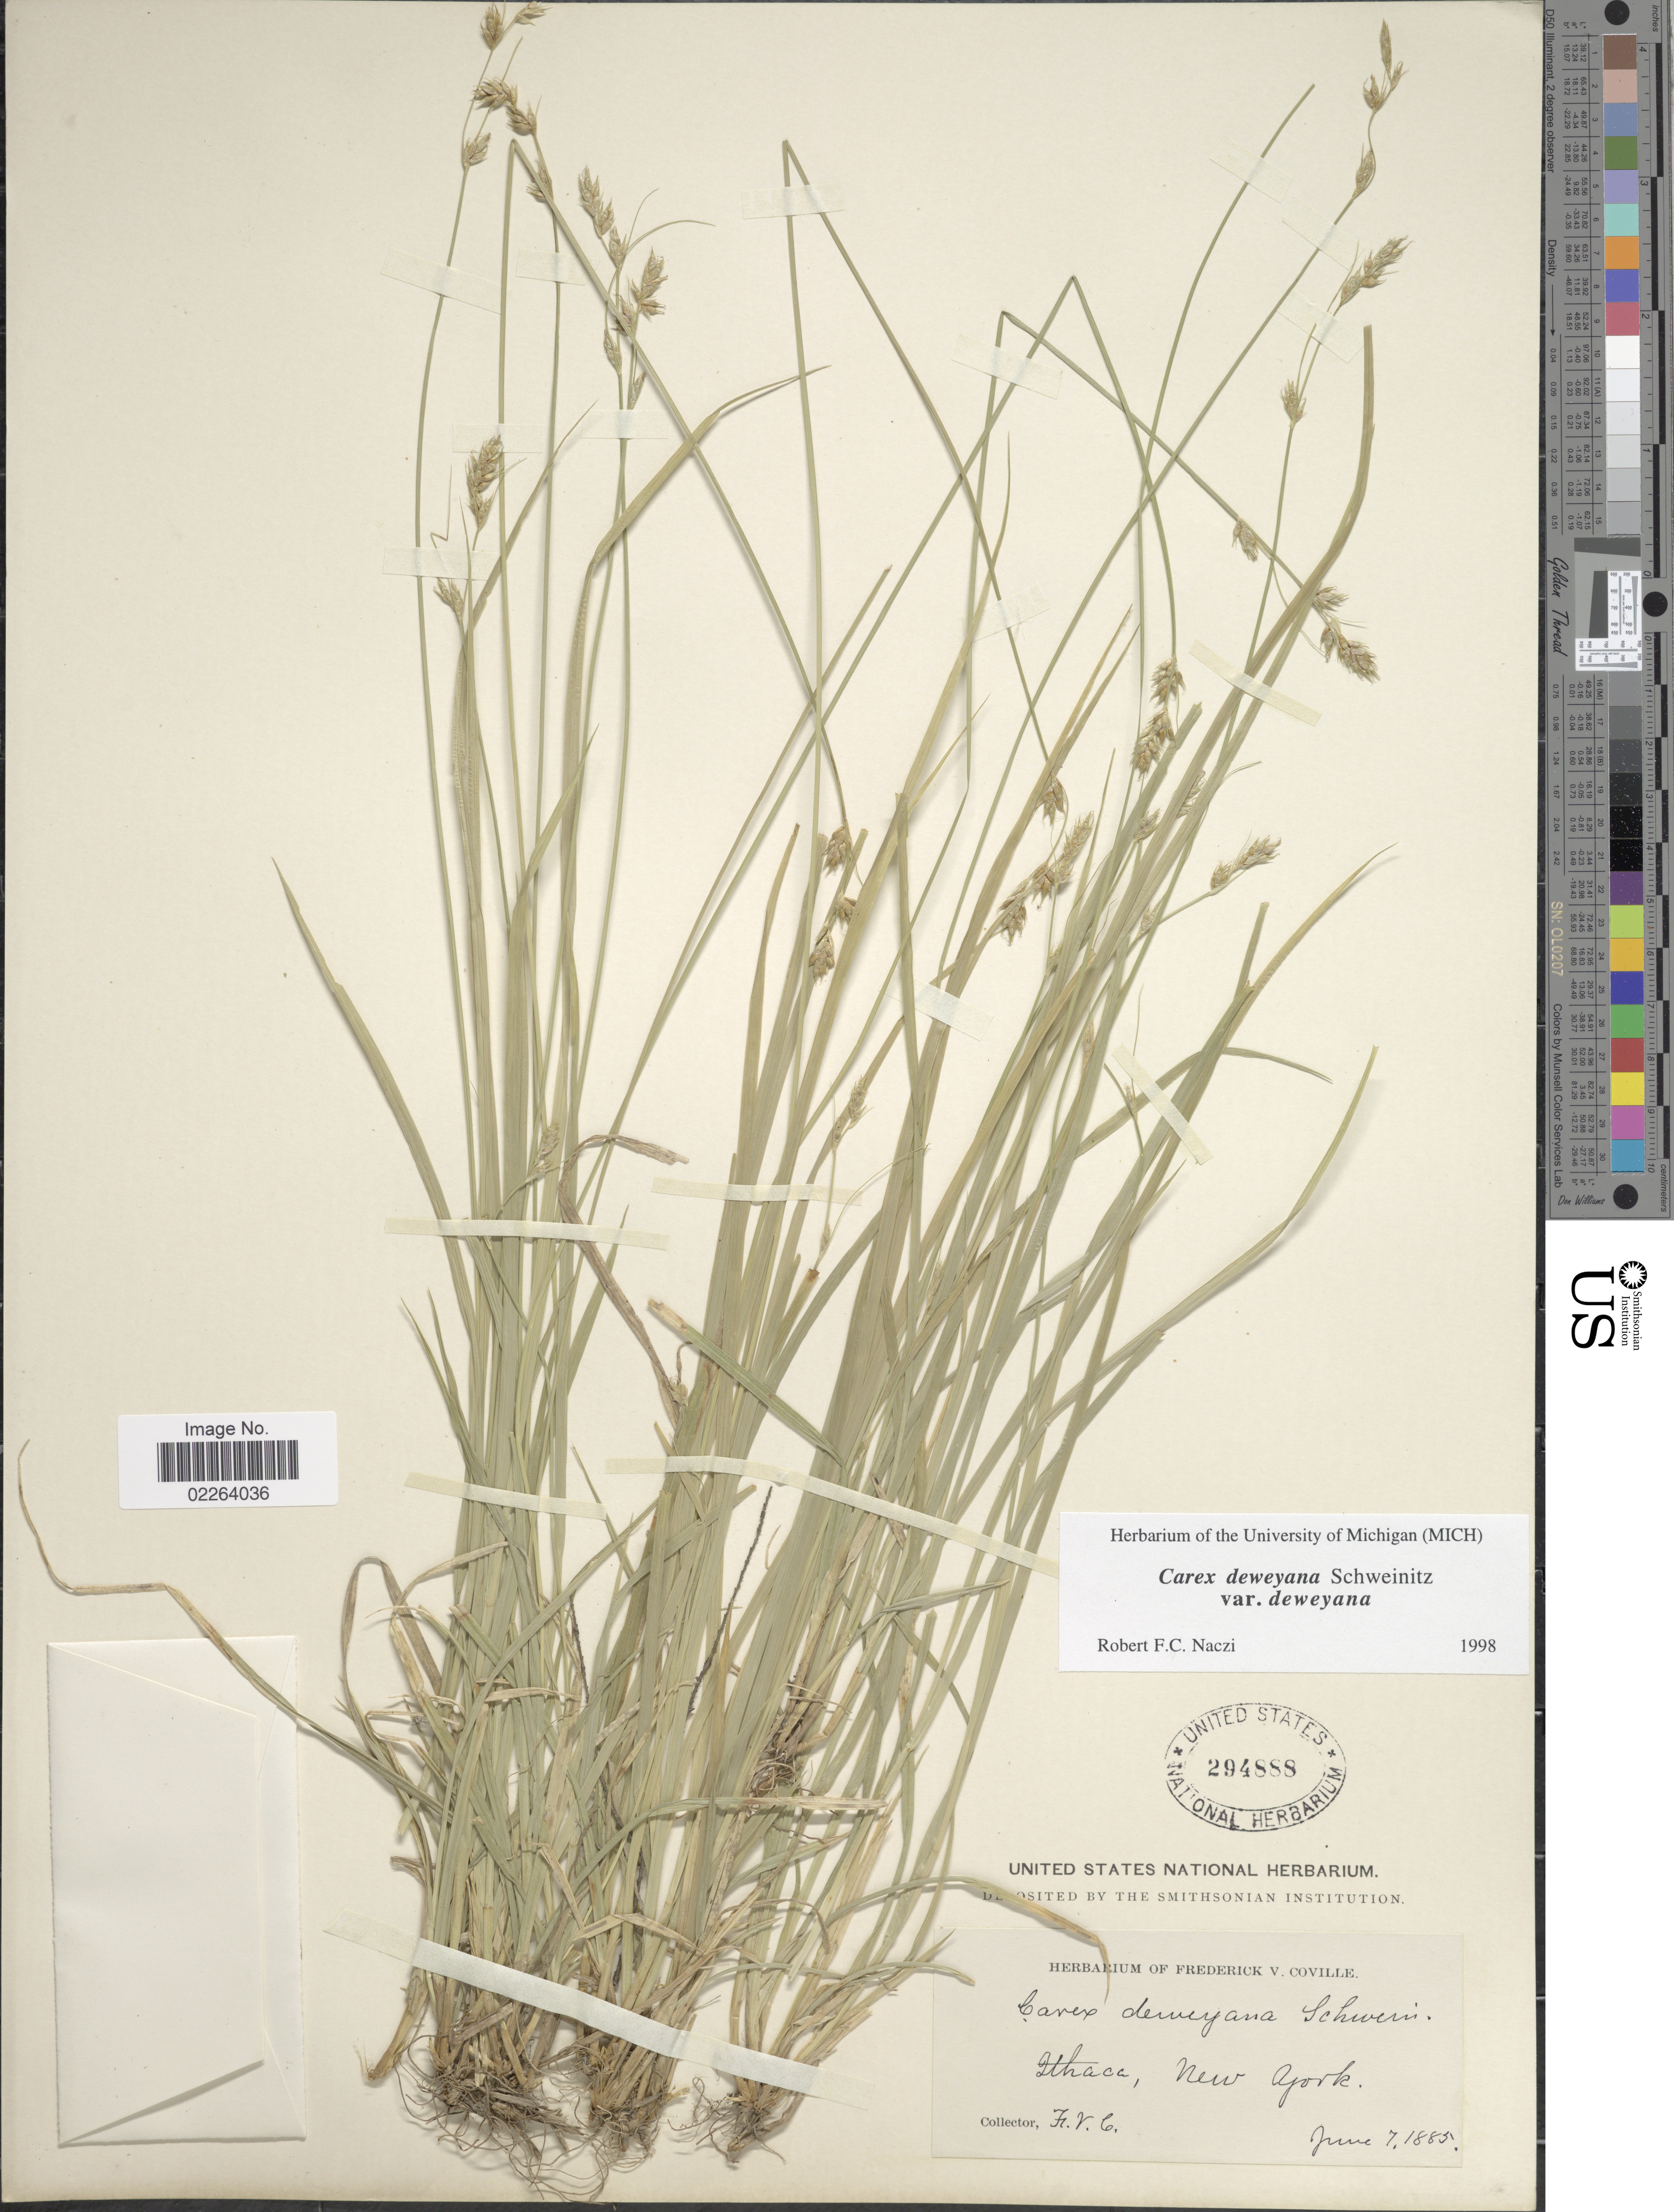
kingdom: Plantae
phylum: Tracheophyta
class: Liliopsida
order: Poales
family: Cyperaceae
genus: Carex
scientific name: Carex deweyana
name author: Schwein.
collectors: F. V. Coville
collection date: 1885-06-07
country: United States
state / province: New York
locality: Ithaca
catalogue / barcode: US 294888